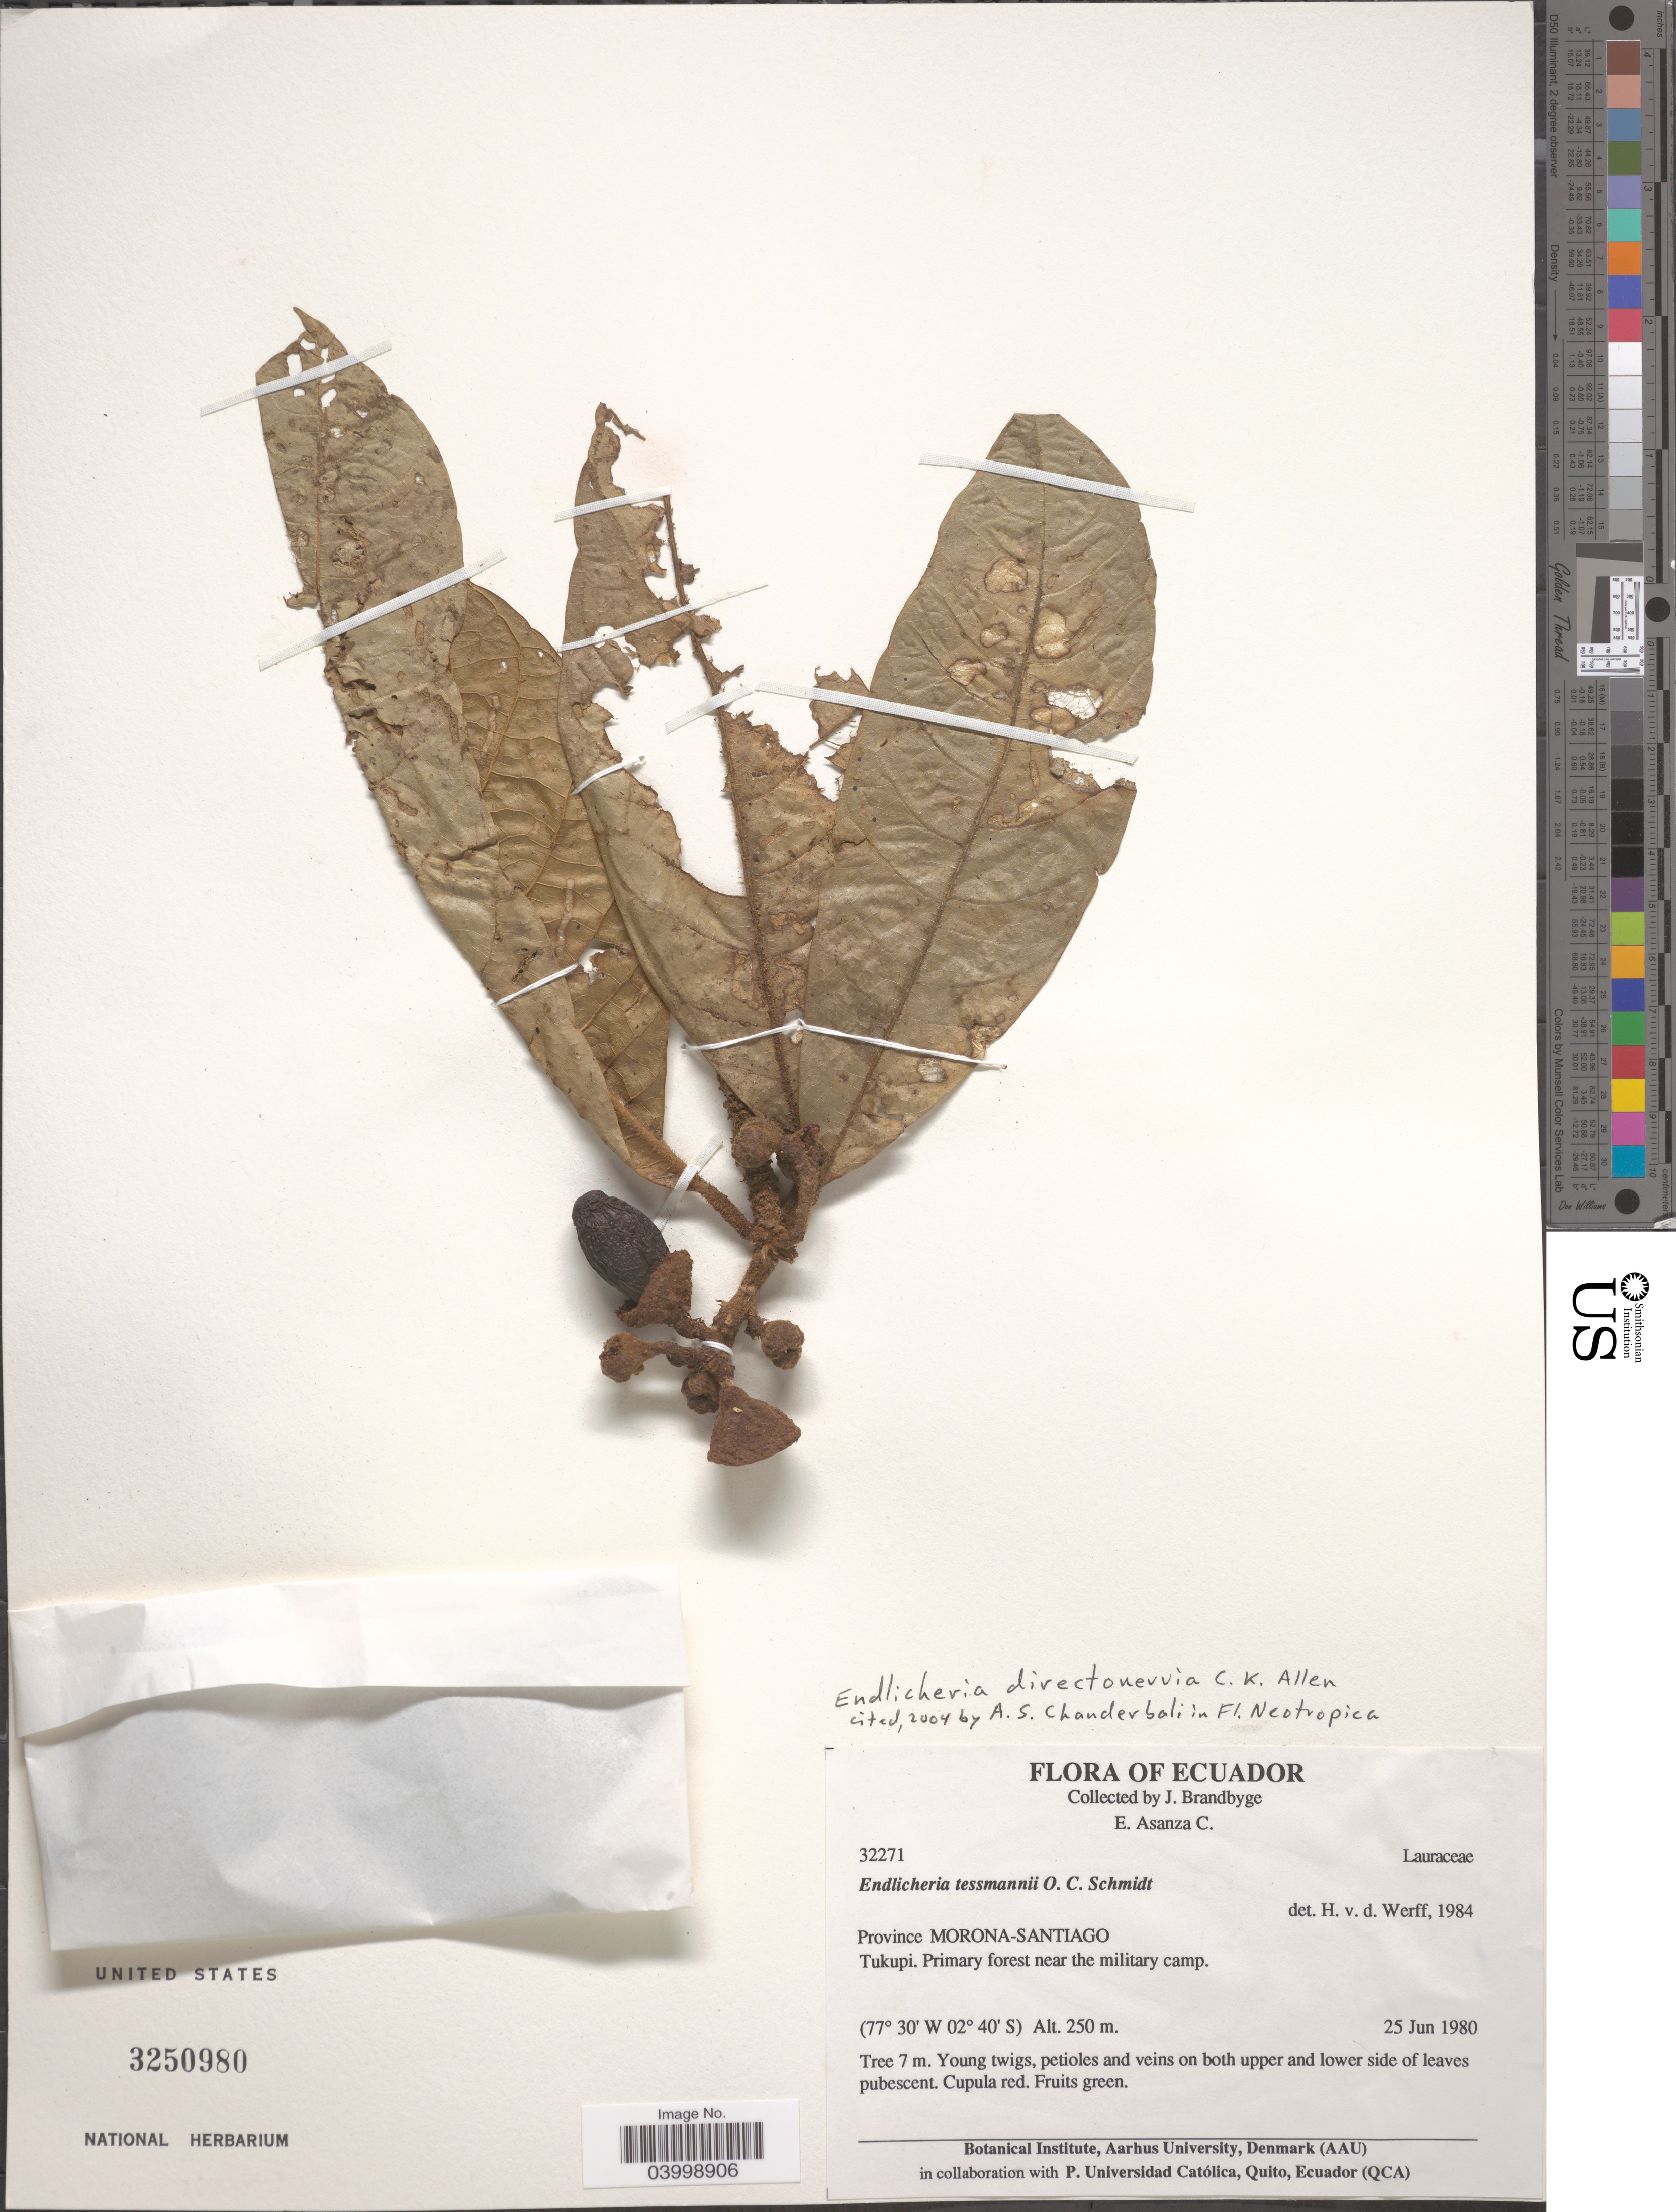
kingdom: Plantae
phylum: Tracheophyta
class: Magnoliopsida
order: Laurales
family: Lauraceae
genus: Endlicheria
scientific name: Endlicheria directonervia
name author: C.K. Allen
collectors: J. Brandbyge & E. Asanza C.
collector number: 32271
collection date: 1980-06-25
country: Ecuador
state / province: Morona-Santiago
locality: Tukupi. Near the military camp.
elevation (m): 250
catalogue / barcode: US 3250980